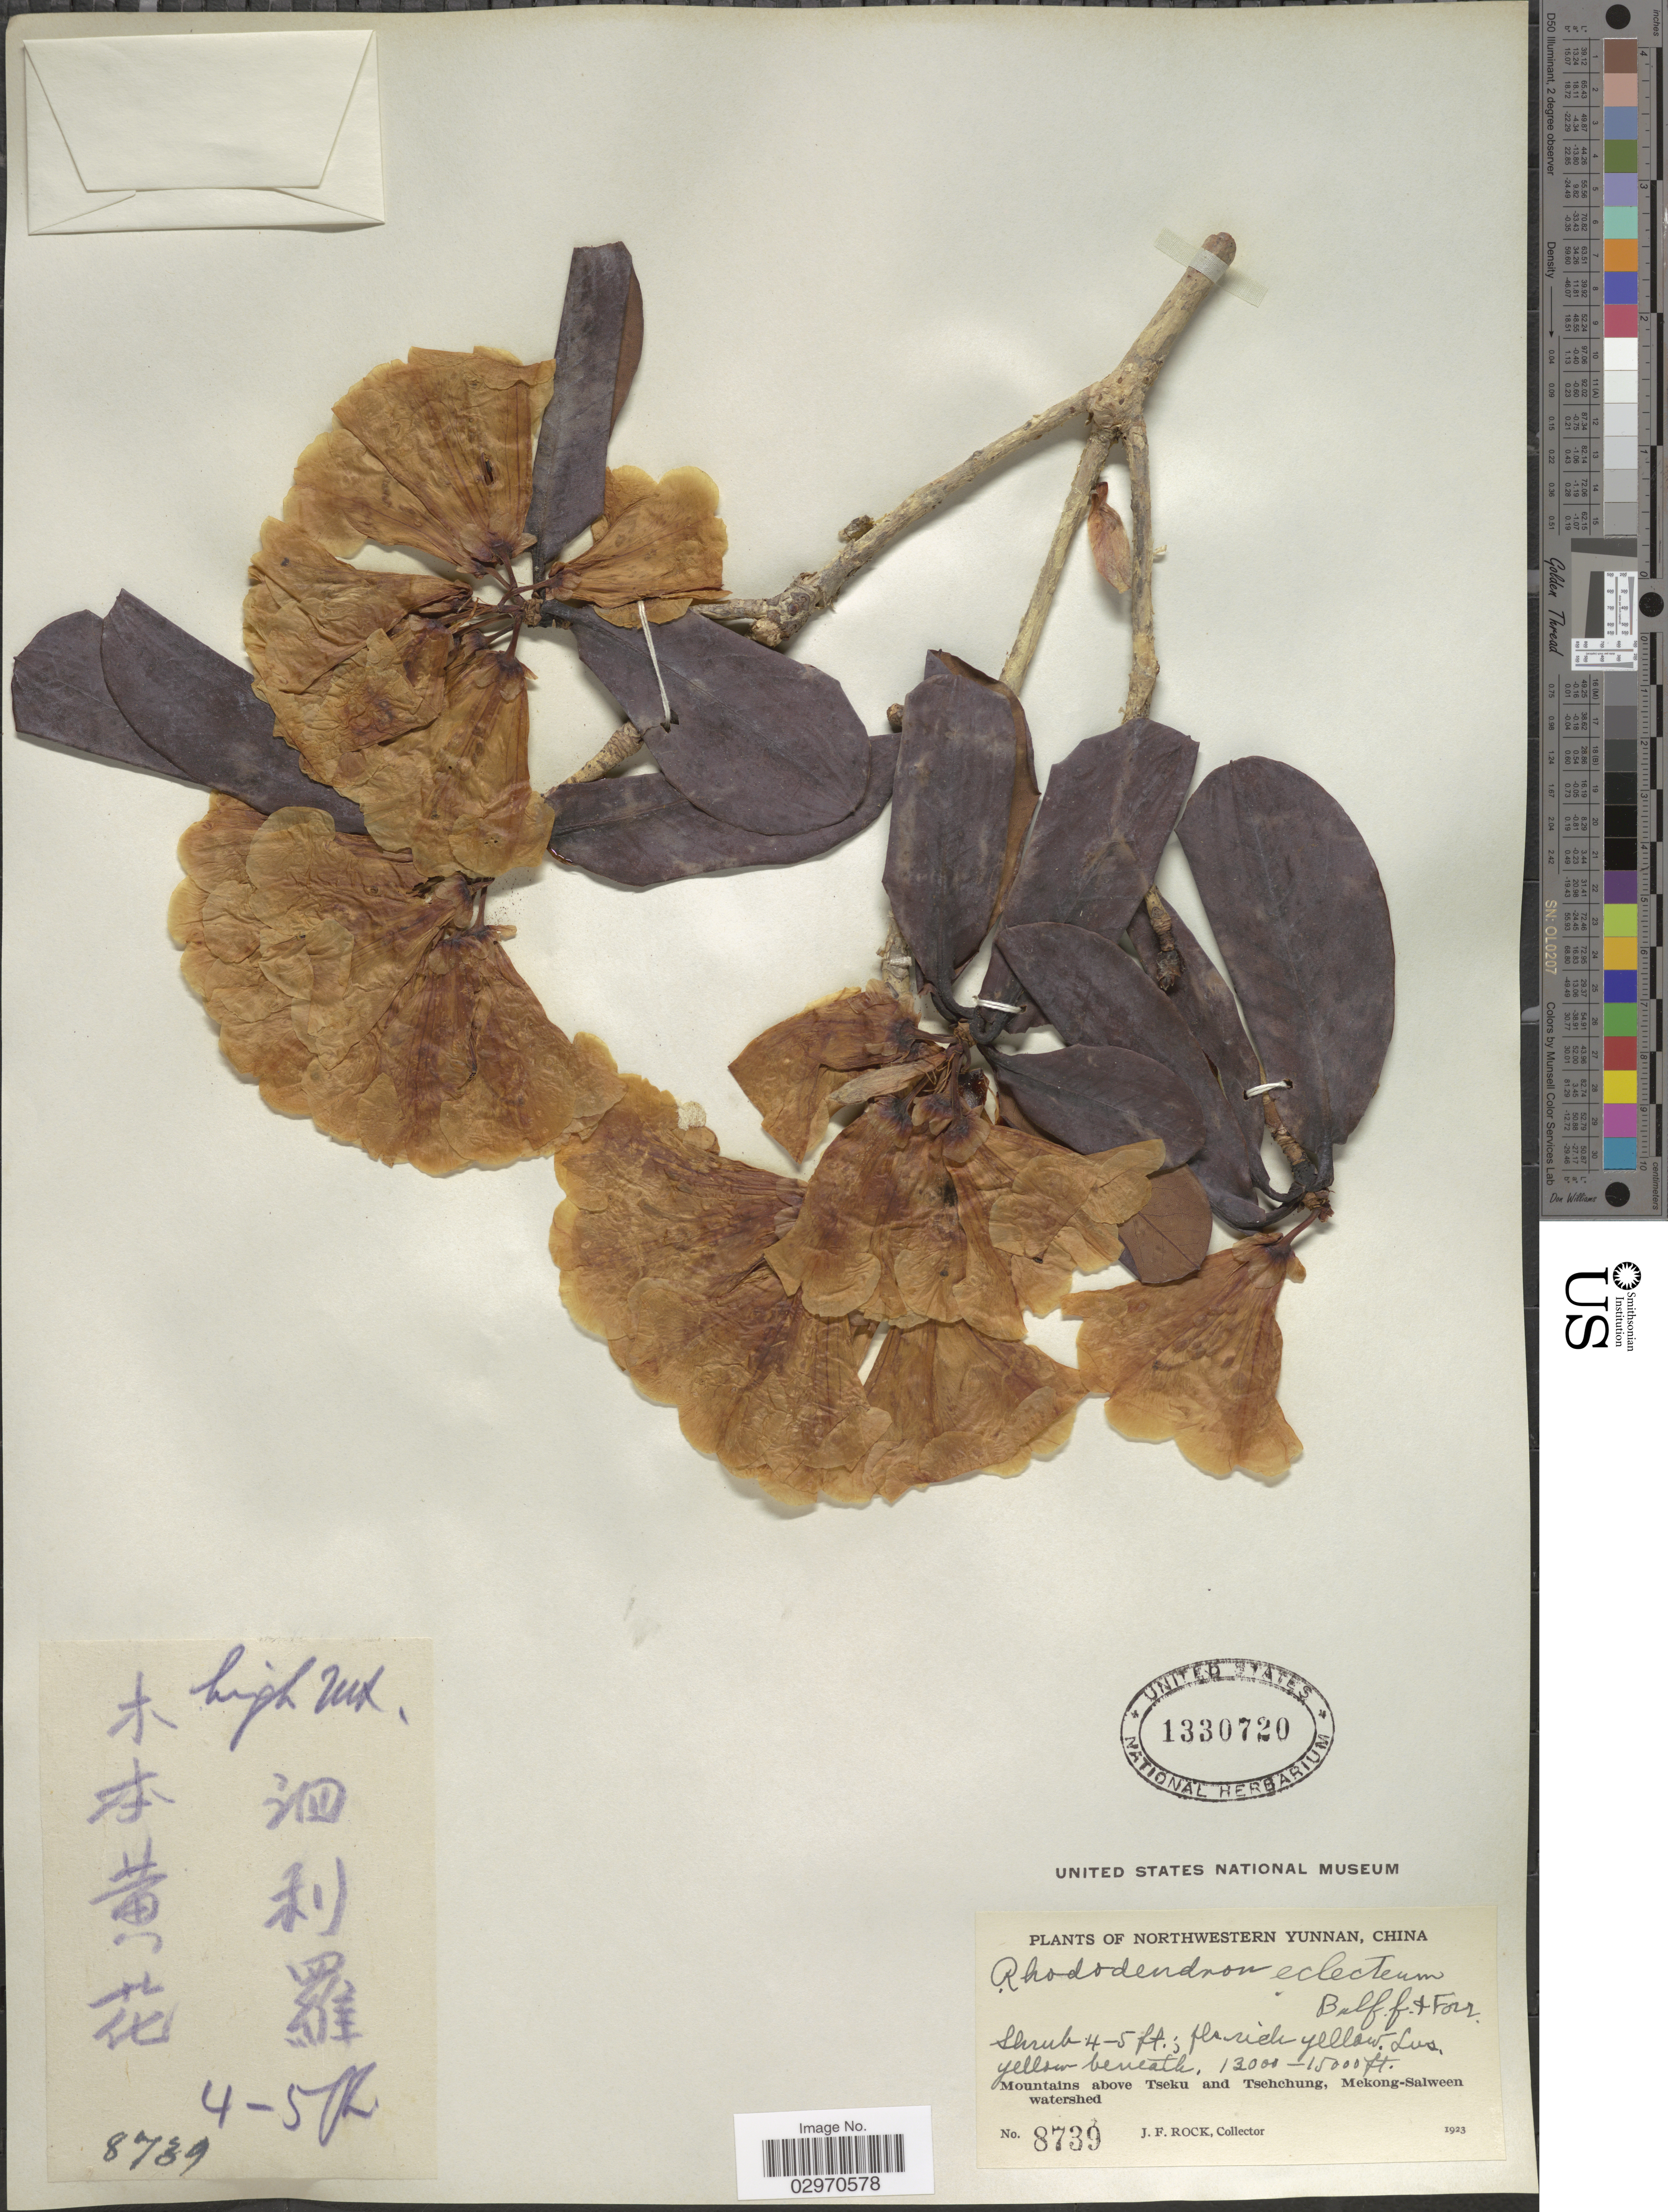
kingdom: Plantae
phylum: Tracheophyta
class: Magnoliopsida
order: Ericales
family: Ericaceae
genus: Rhododendron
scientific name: Rhododendron eclecteum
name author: Balf. f. & Forrest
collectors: J. Rock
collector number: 8739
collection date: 1923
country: China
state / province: Yunnan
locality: Northwestern Yunnan. Mountains above Tseku and Tsehchung, Mekong-Salween watershed.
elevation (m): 3962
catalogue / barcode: US 1330720